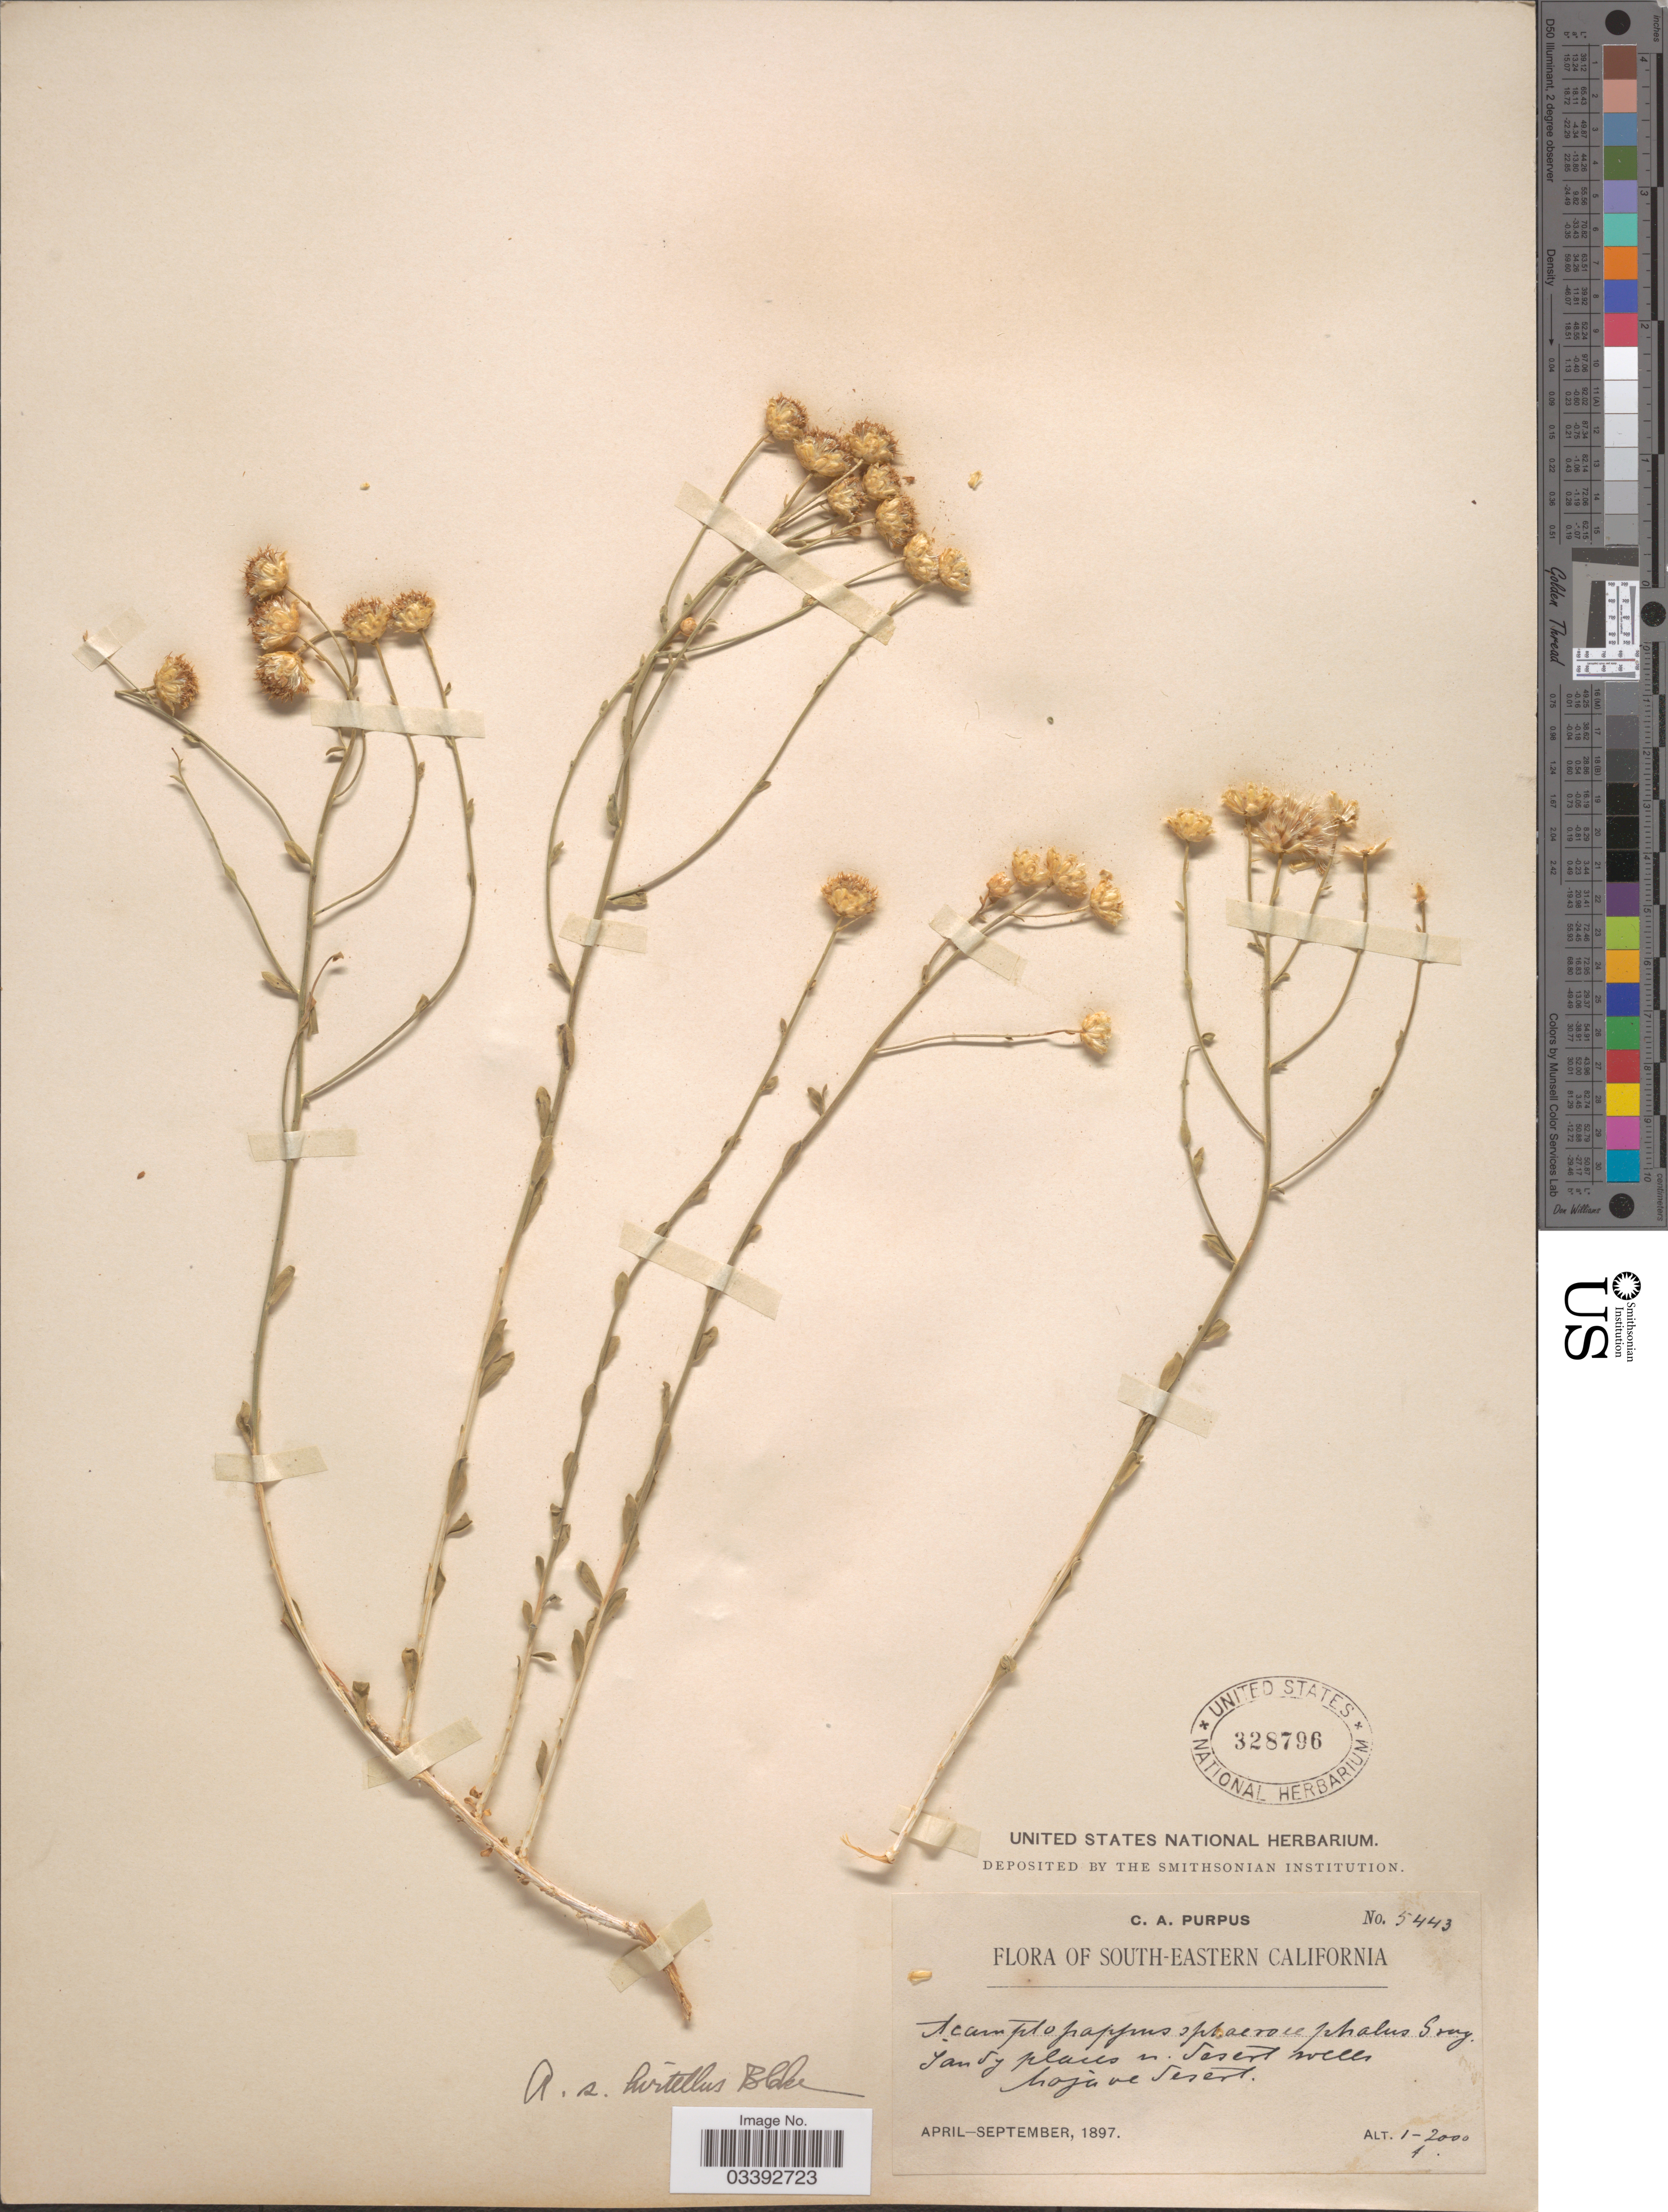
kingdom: Plantae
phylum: Tracheophyta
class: Magnoliopsida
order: Asterales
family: Asteraceae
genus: Acamptopappus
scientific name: Acamptopappus sphaerocephalus var. hirtellus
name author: S.F. Blake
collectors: C. A. Purpus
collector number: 5443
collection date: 1897-04/1897-09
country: United States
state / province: California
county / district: San Bernardino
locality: South-Eastern California. Sandy places n. desert wells Mojave desert.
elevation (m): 305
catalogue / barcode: US 328796